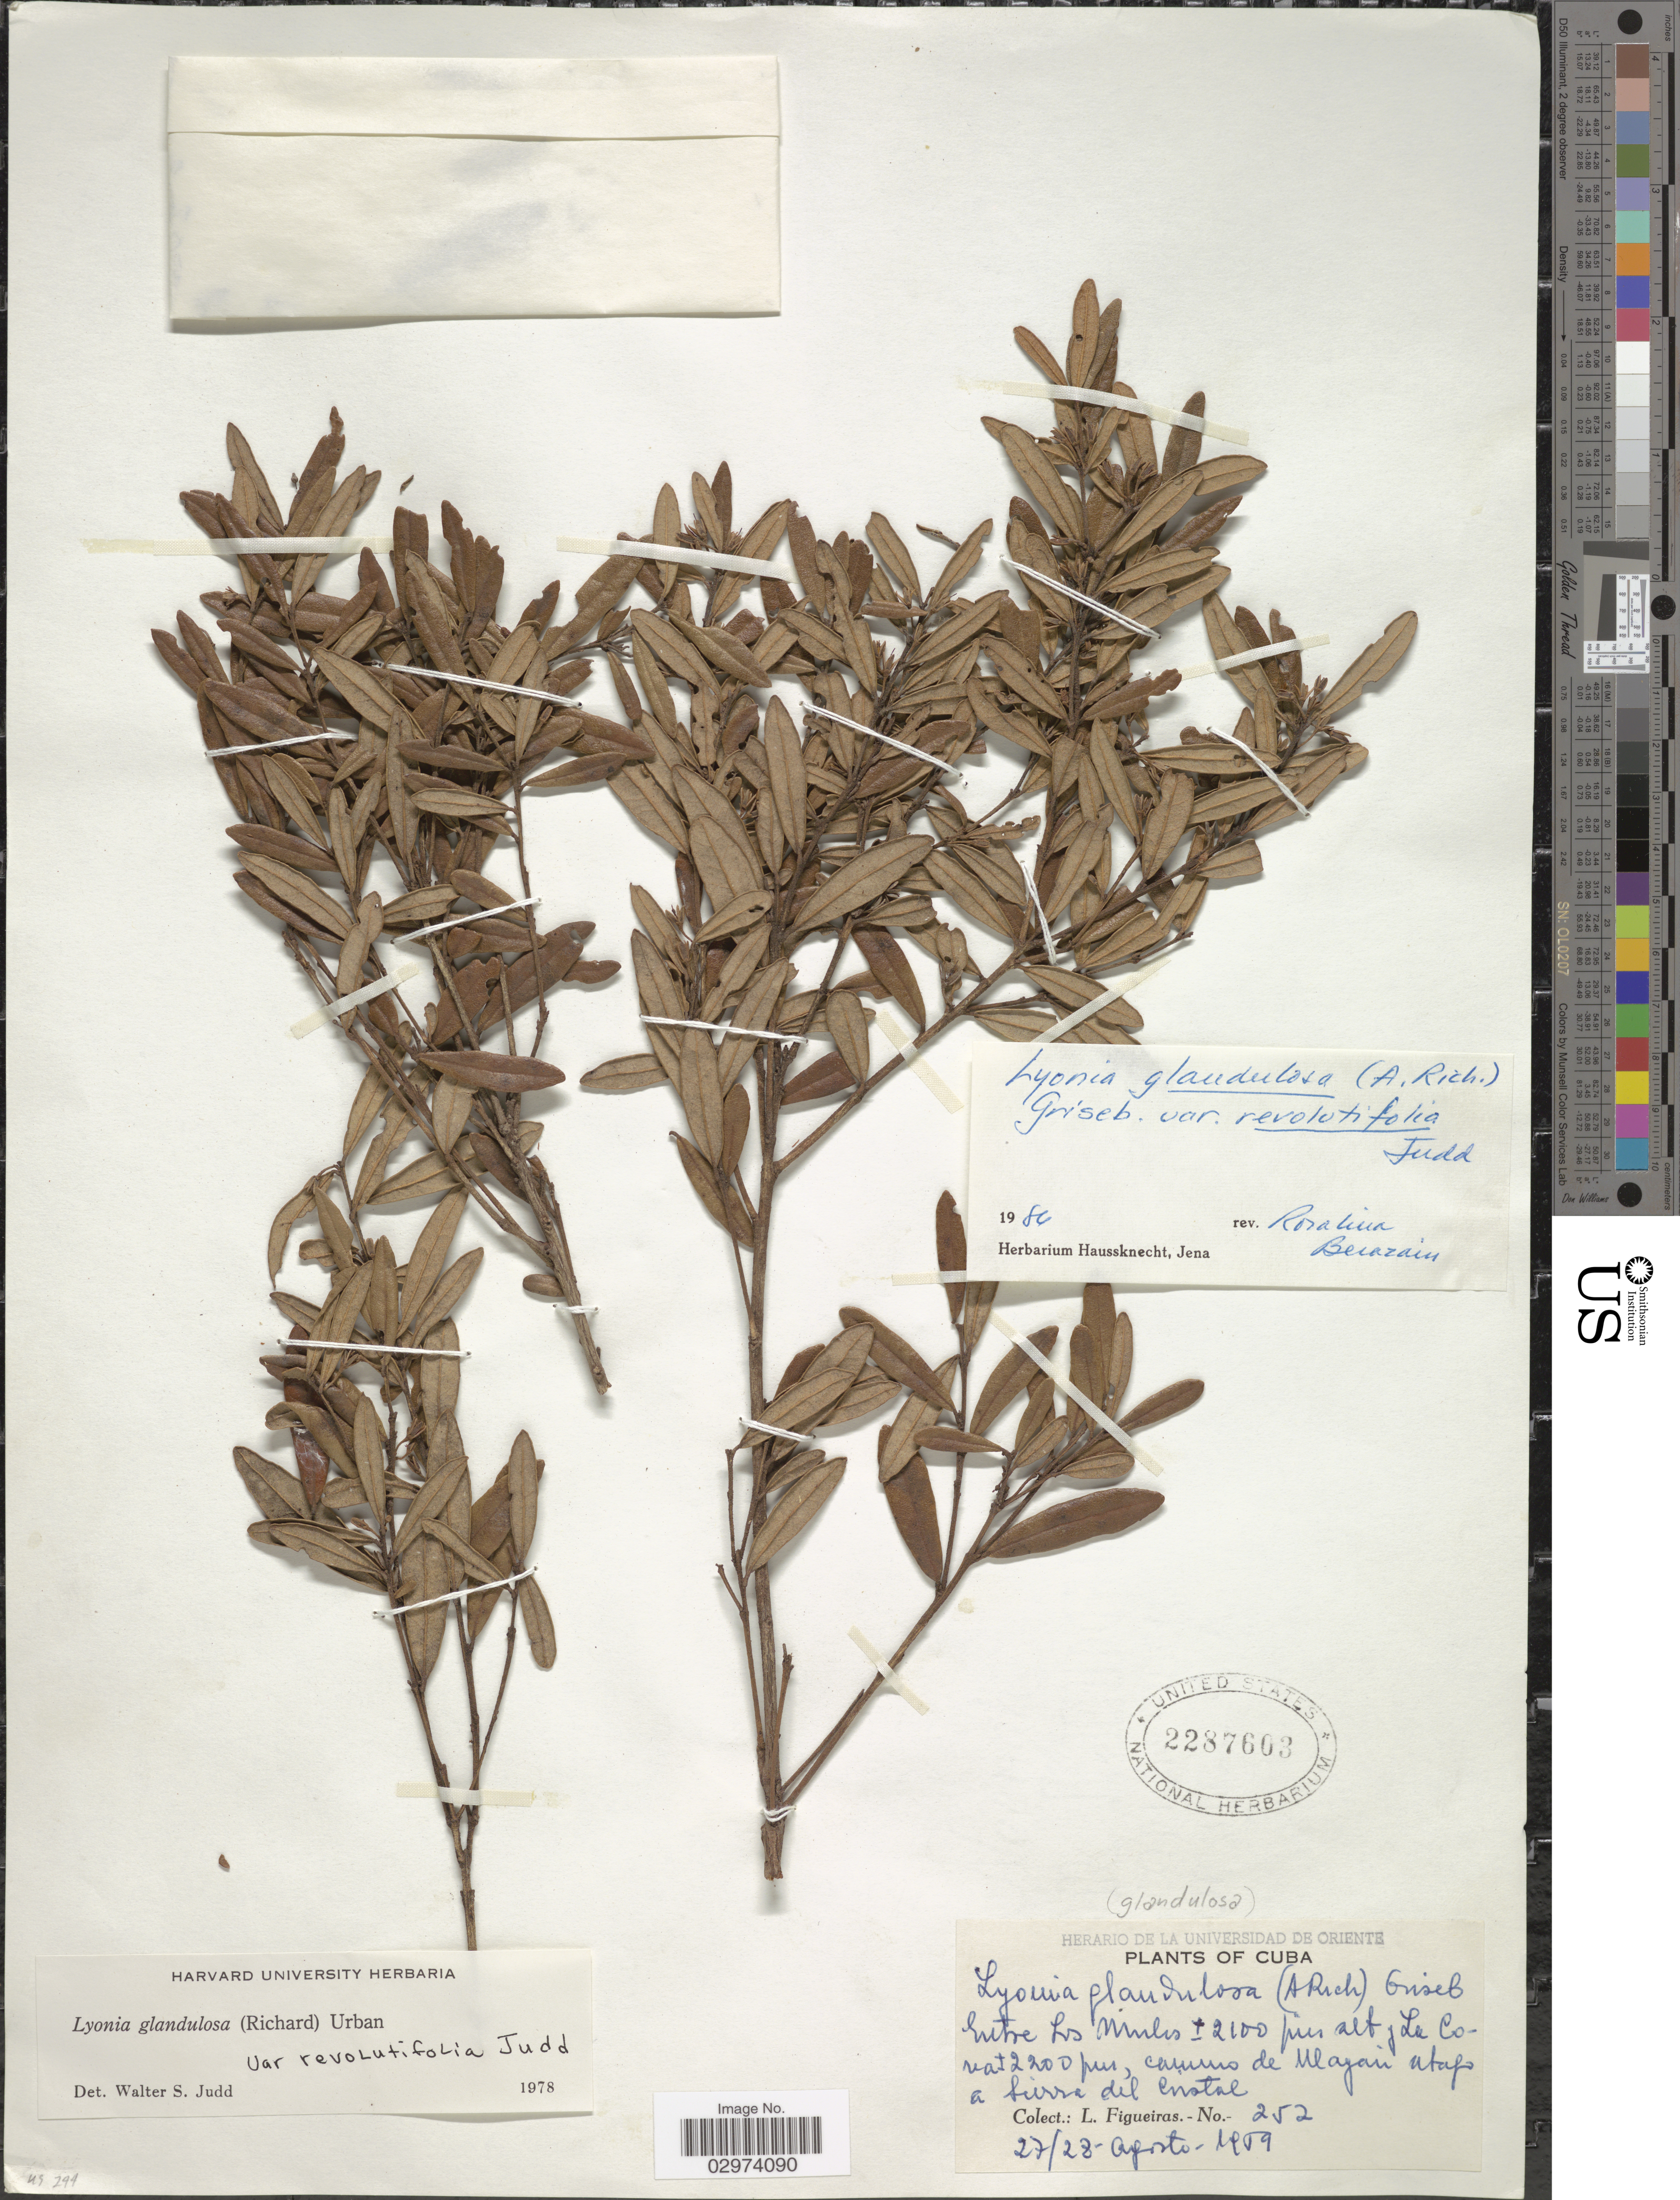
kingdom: Plantae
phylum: Tracheophyta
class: Magnoliopsida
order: Ericales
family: Ericaceae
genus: Lyonia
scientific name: Lyonia glandulosa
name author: (A. Rich.) Griseb.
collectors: M. López Figueiras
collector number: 252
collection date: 1959-08-27/1959-08-28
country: Cuba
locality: Entre Los Mulos y La Corea, camino de Mayari abajo a Sierra del Cristal.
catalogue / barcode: US 2287603